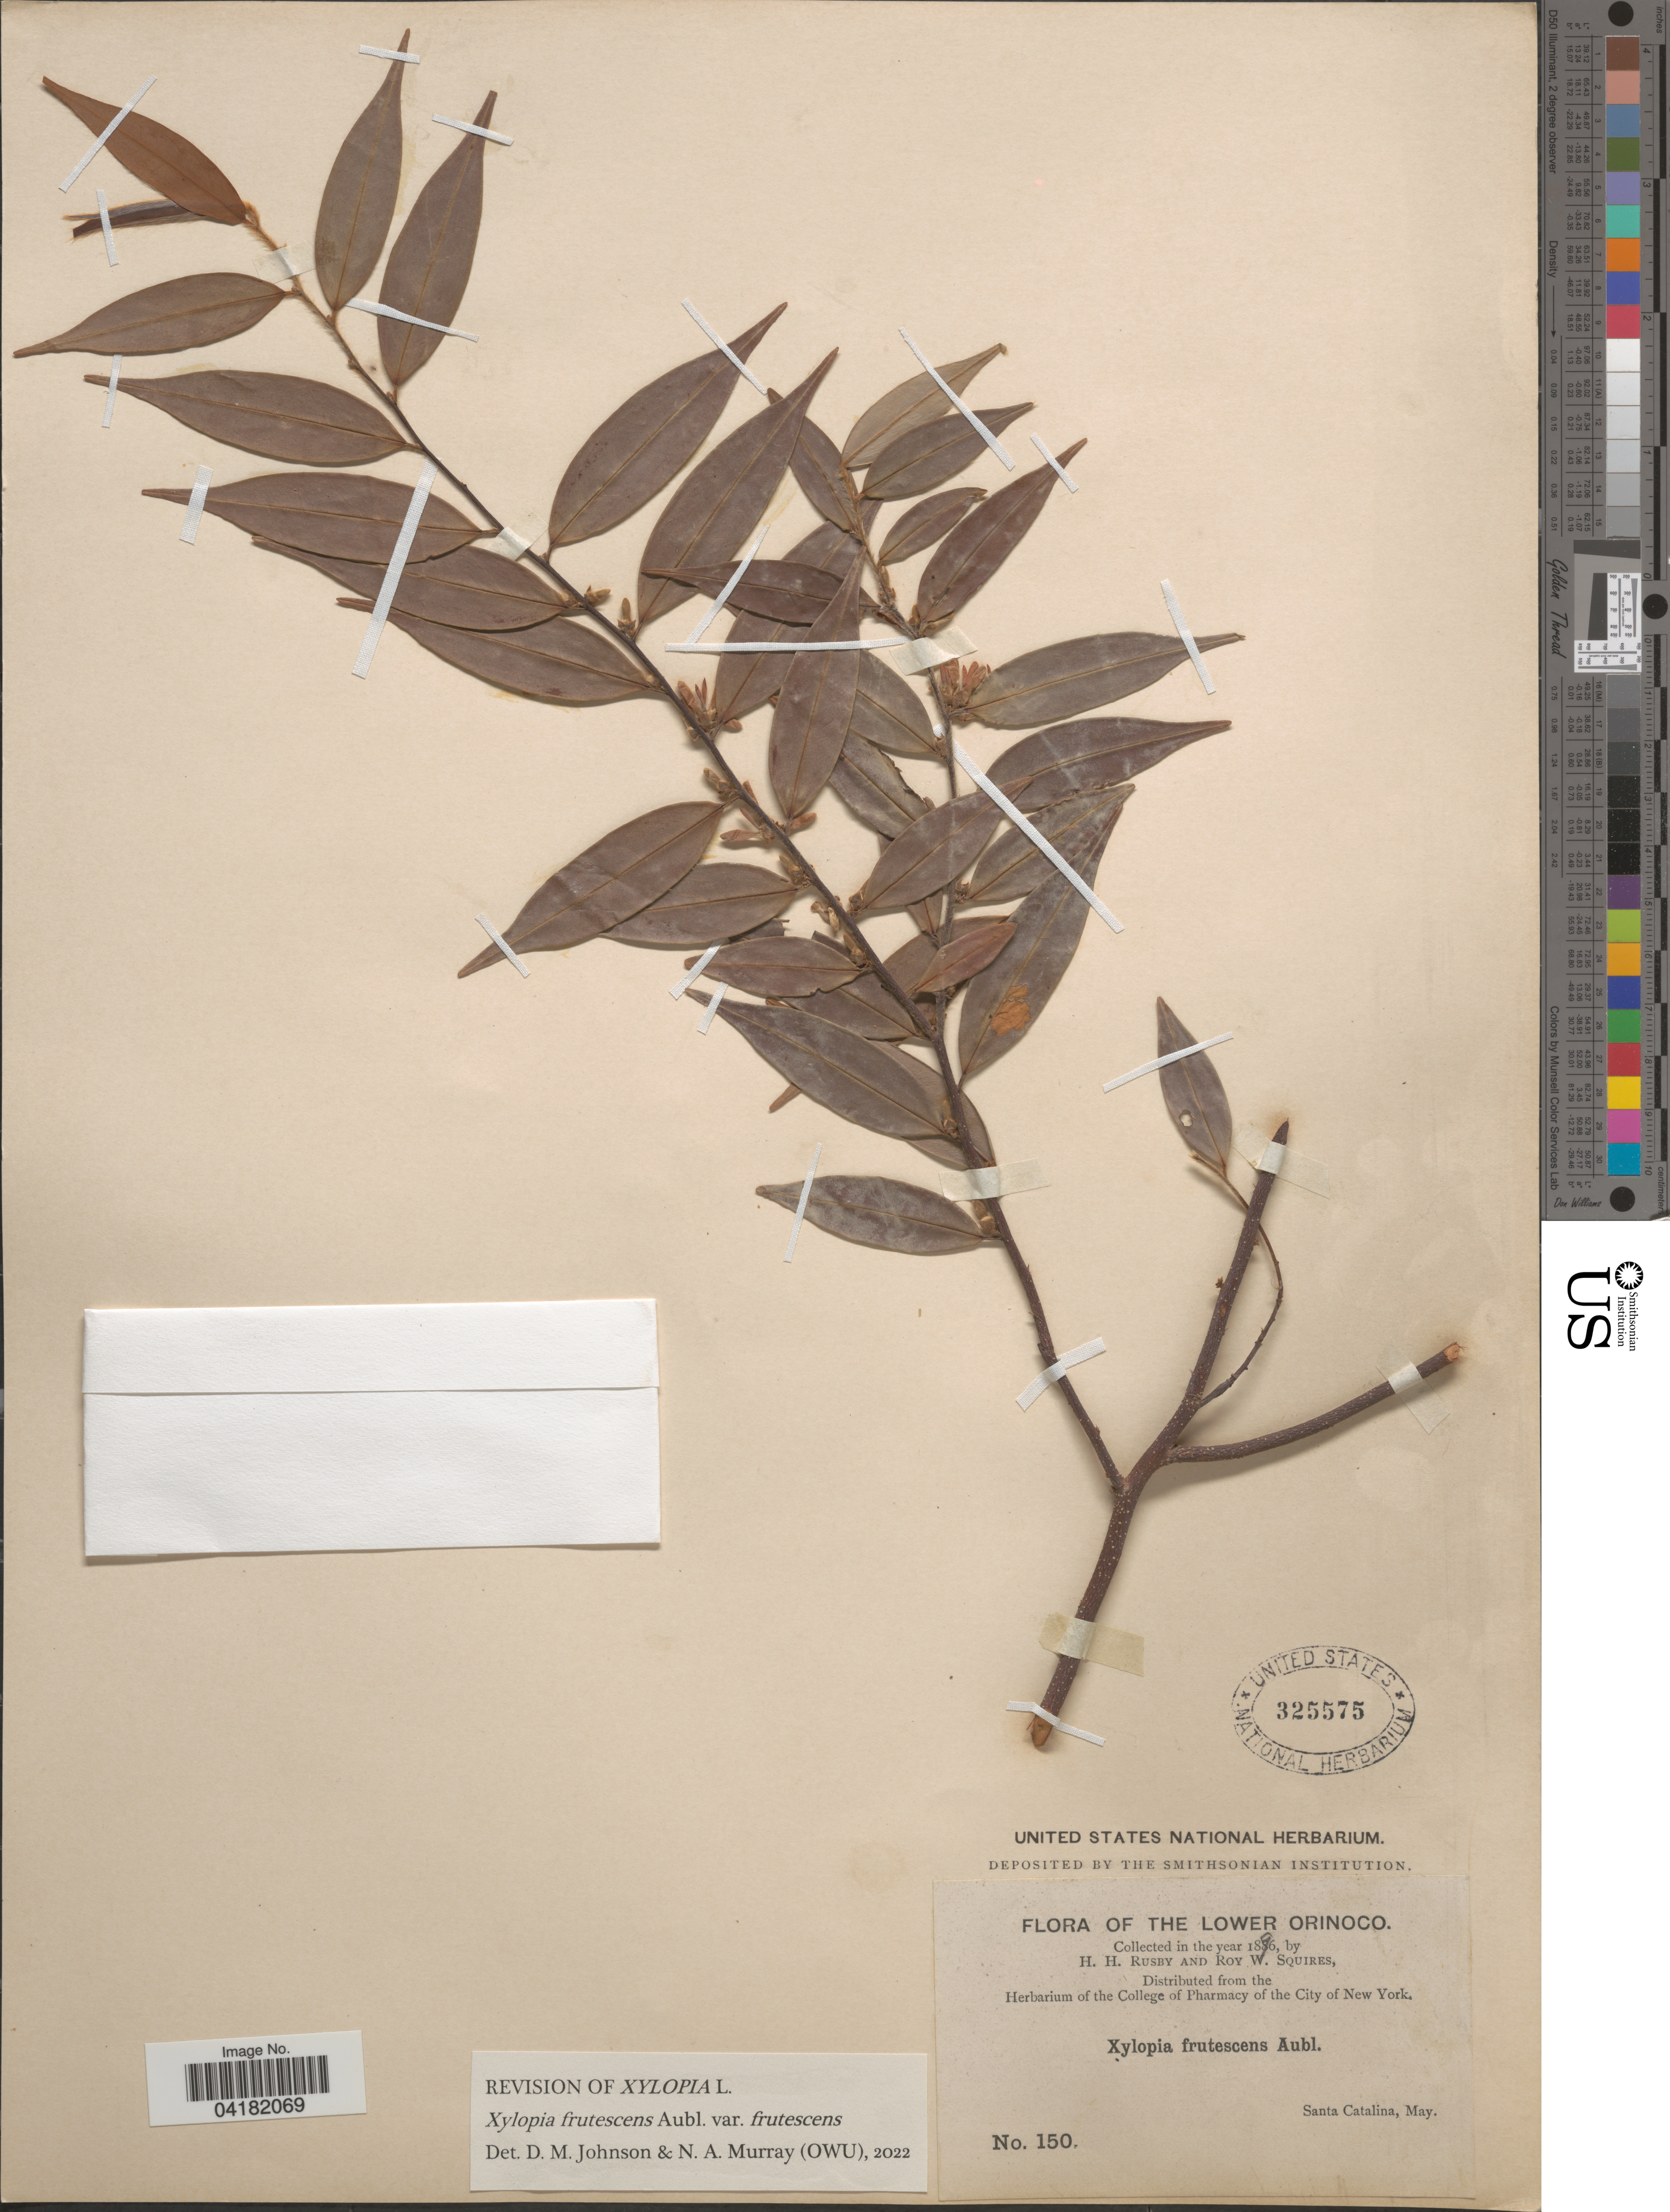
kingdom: Plantae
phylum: Tracheophyta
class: Magnoliopsida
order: Magnoliales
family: Annonaceae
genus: Xylopia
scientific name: Xylopia frutescens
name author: Aubl.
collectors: H. H. Rusby & R. Squires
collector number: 150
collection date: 1896-05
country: Colombia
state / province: Bolívar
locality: The Lower Orinoco. Santa Catalina.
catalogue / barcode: US 325575